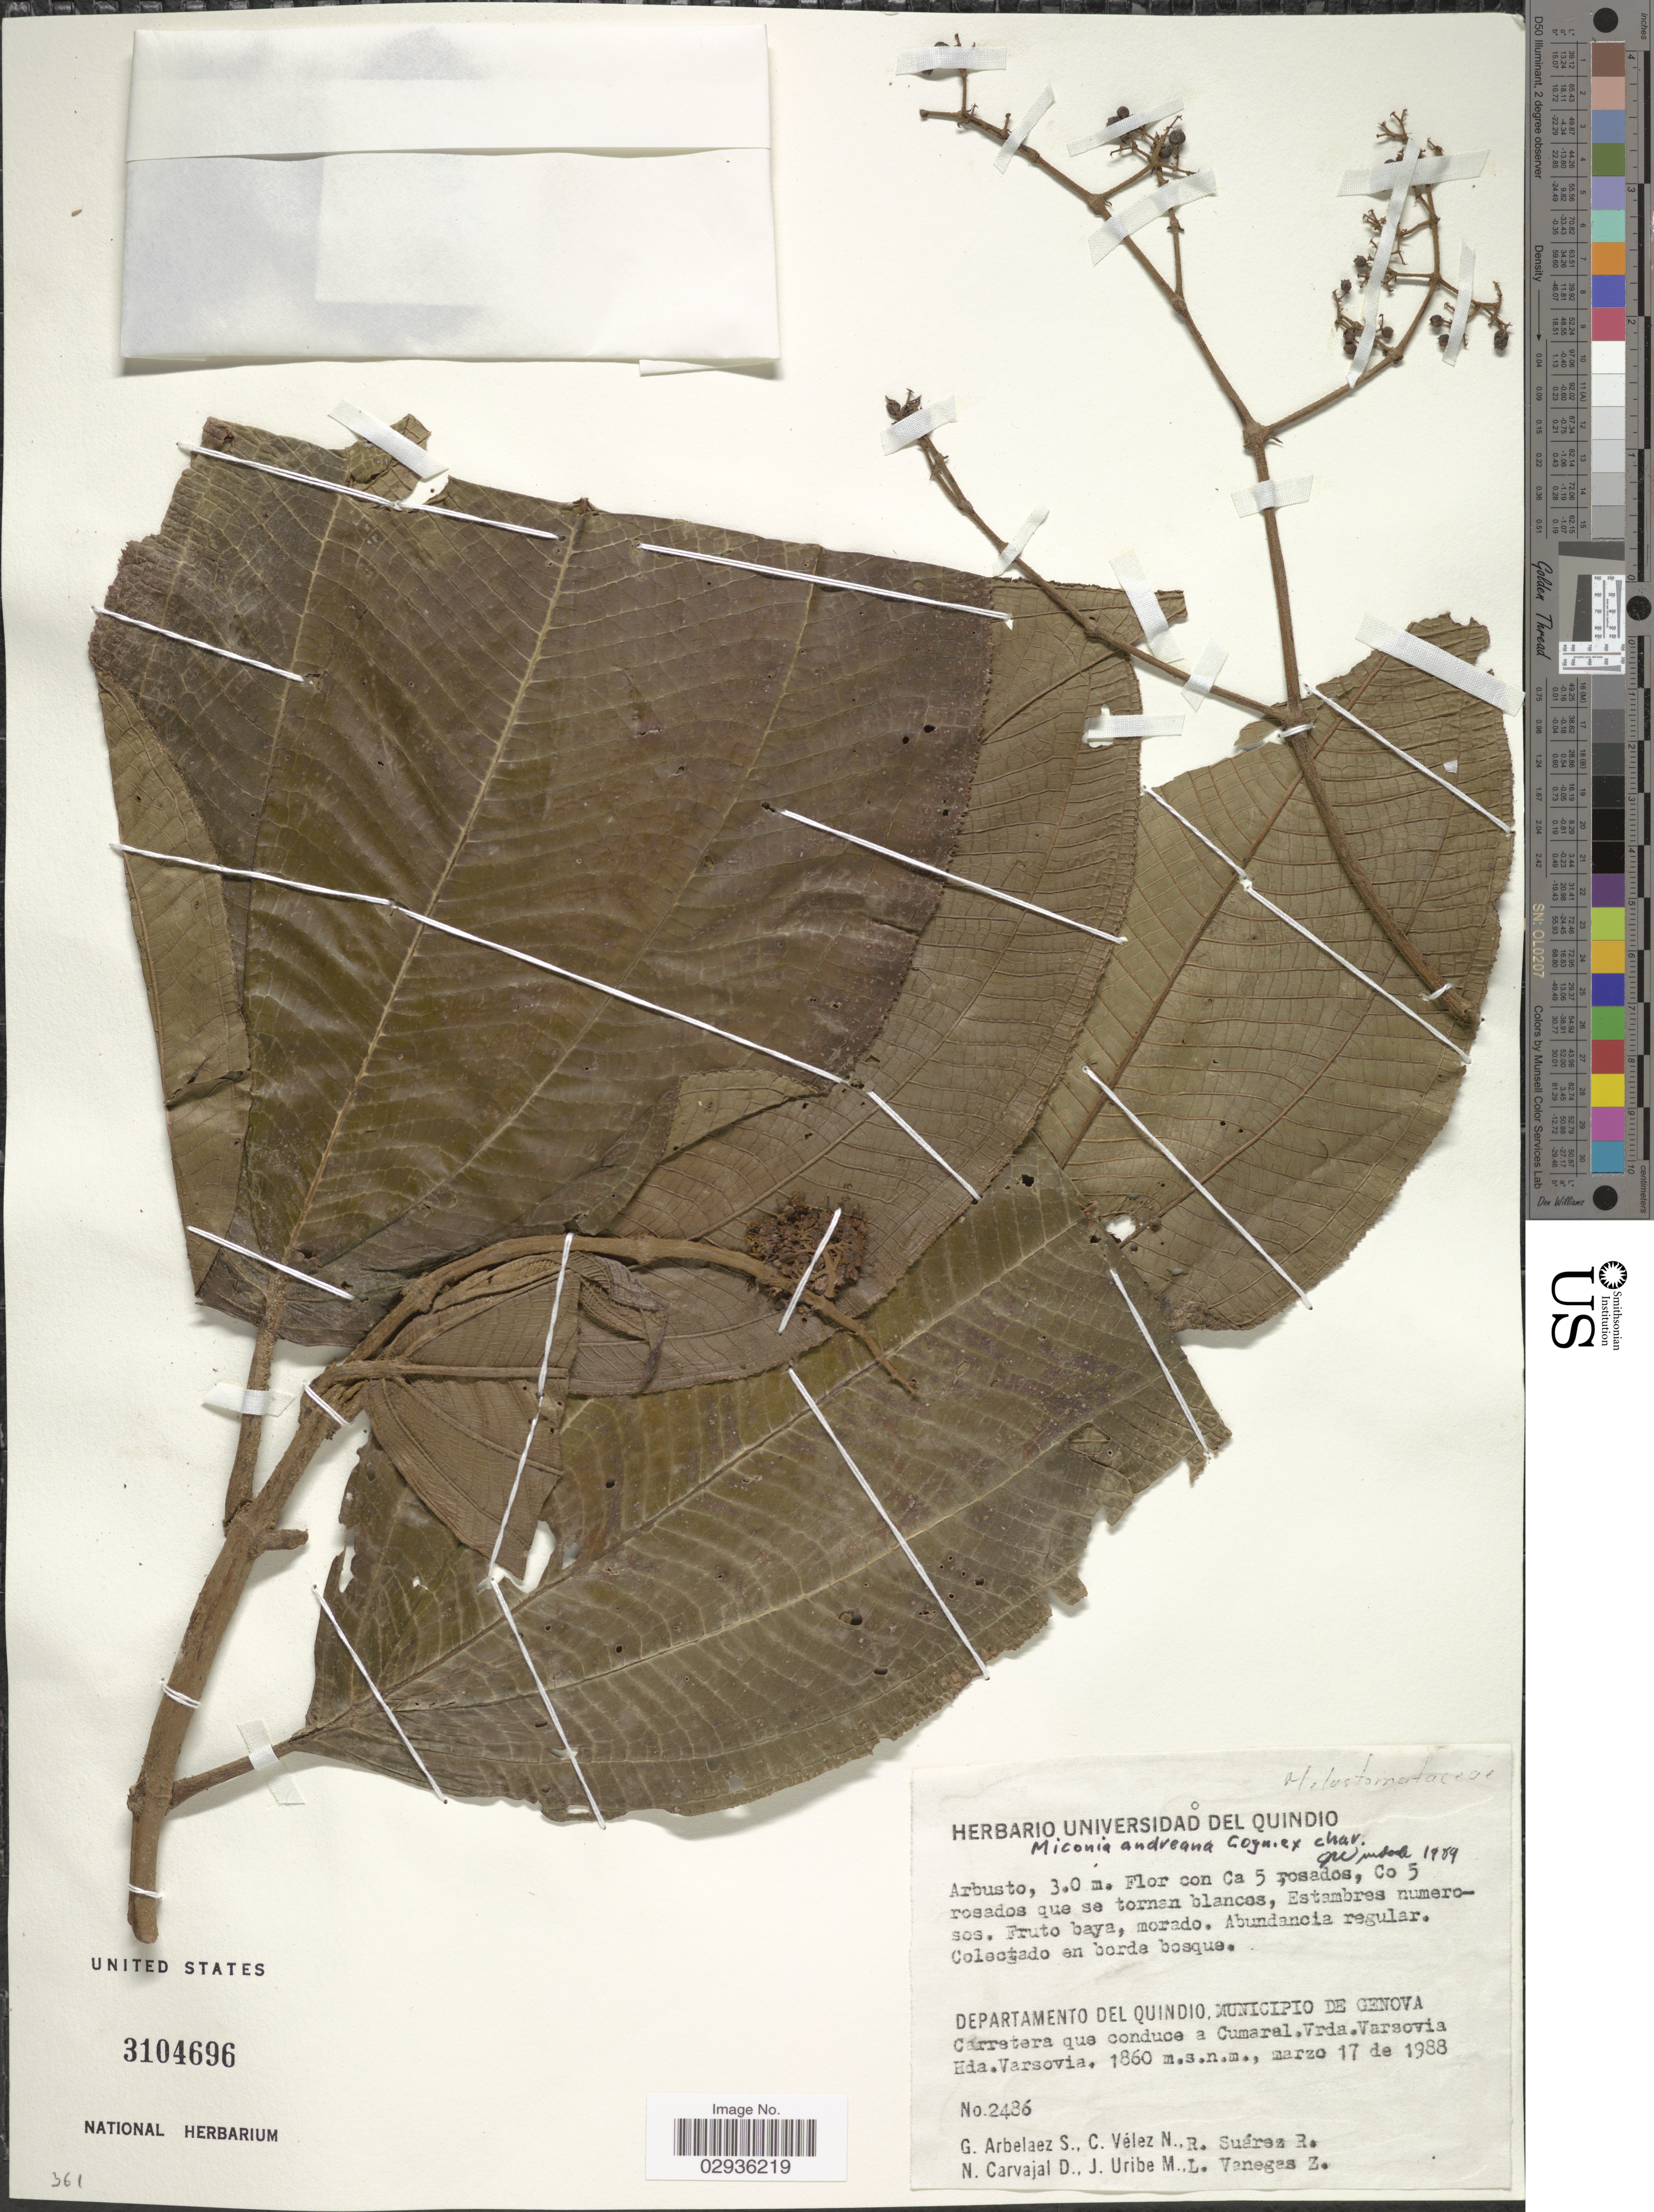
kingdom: Plantae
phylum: Tracheophyta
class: Magnoliopsida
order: Myrtales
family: Melastomataceae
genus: Miconia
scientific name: Miconia andreana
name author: Cogn.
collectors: G. Arbelaez S., C. Vélez N., R. Suárez R., N. Carvajal D. & et al.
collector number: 2486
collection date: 1988-03-17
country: Colombia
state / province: Quindío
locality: Departamento del Quindio. Municipio de Genova Carretera que conduce a Cumaral, Vrda. Varsovia Hda. Varsovia.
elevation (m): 1860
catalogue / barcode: US 3104696